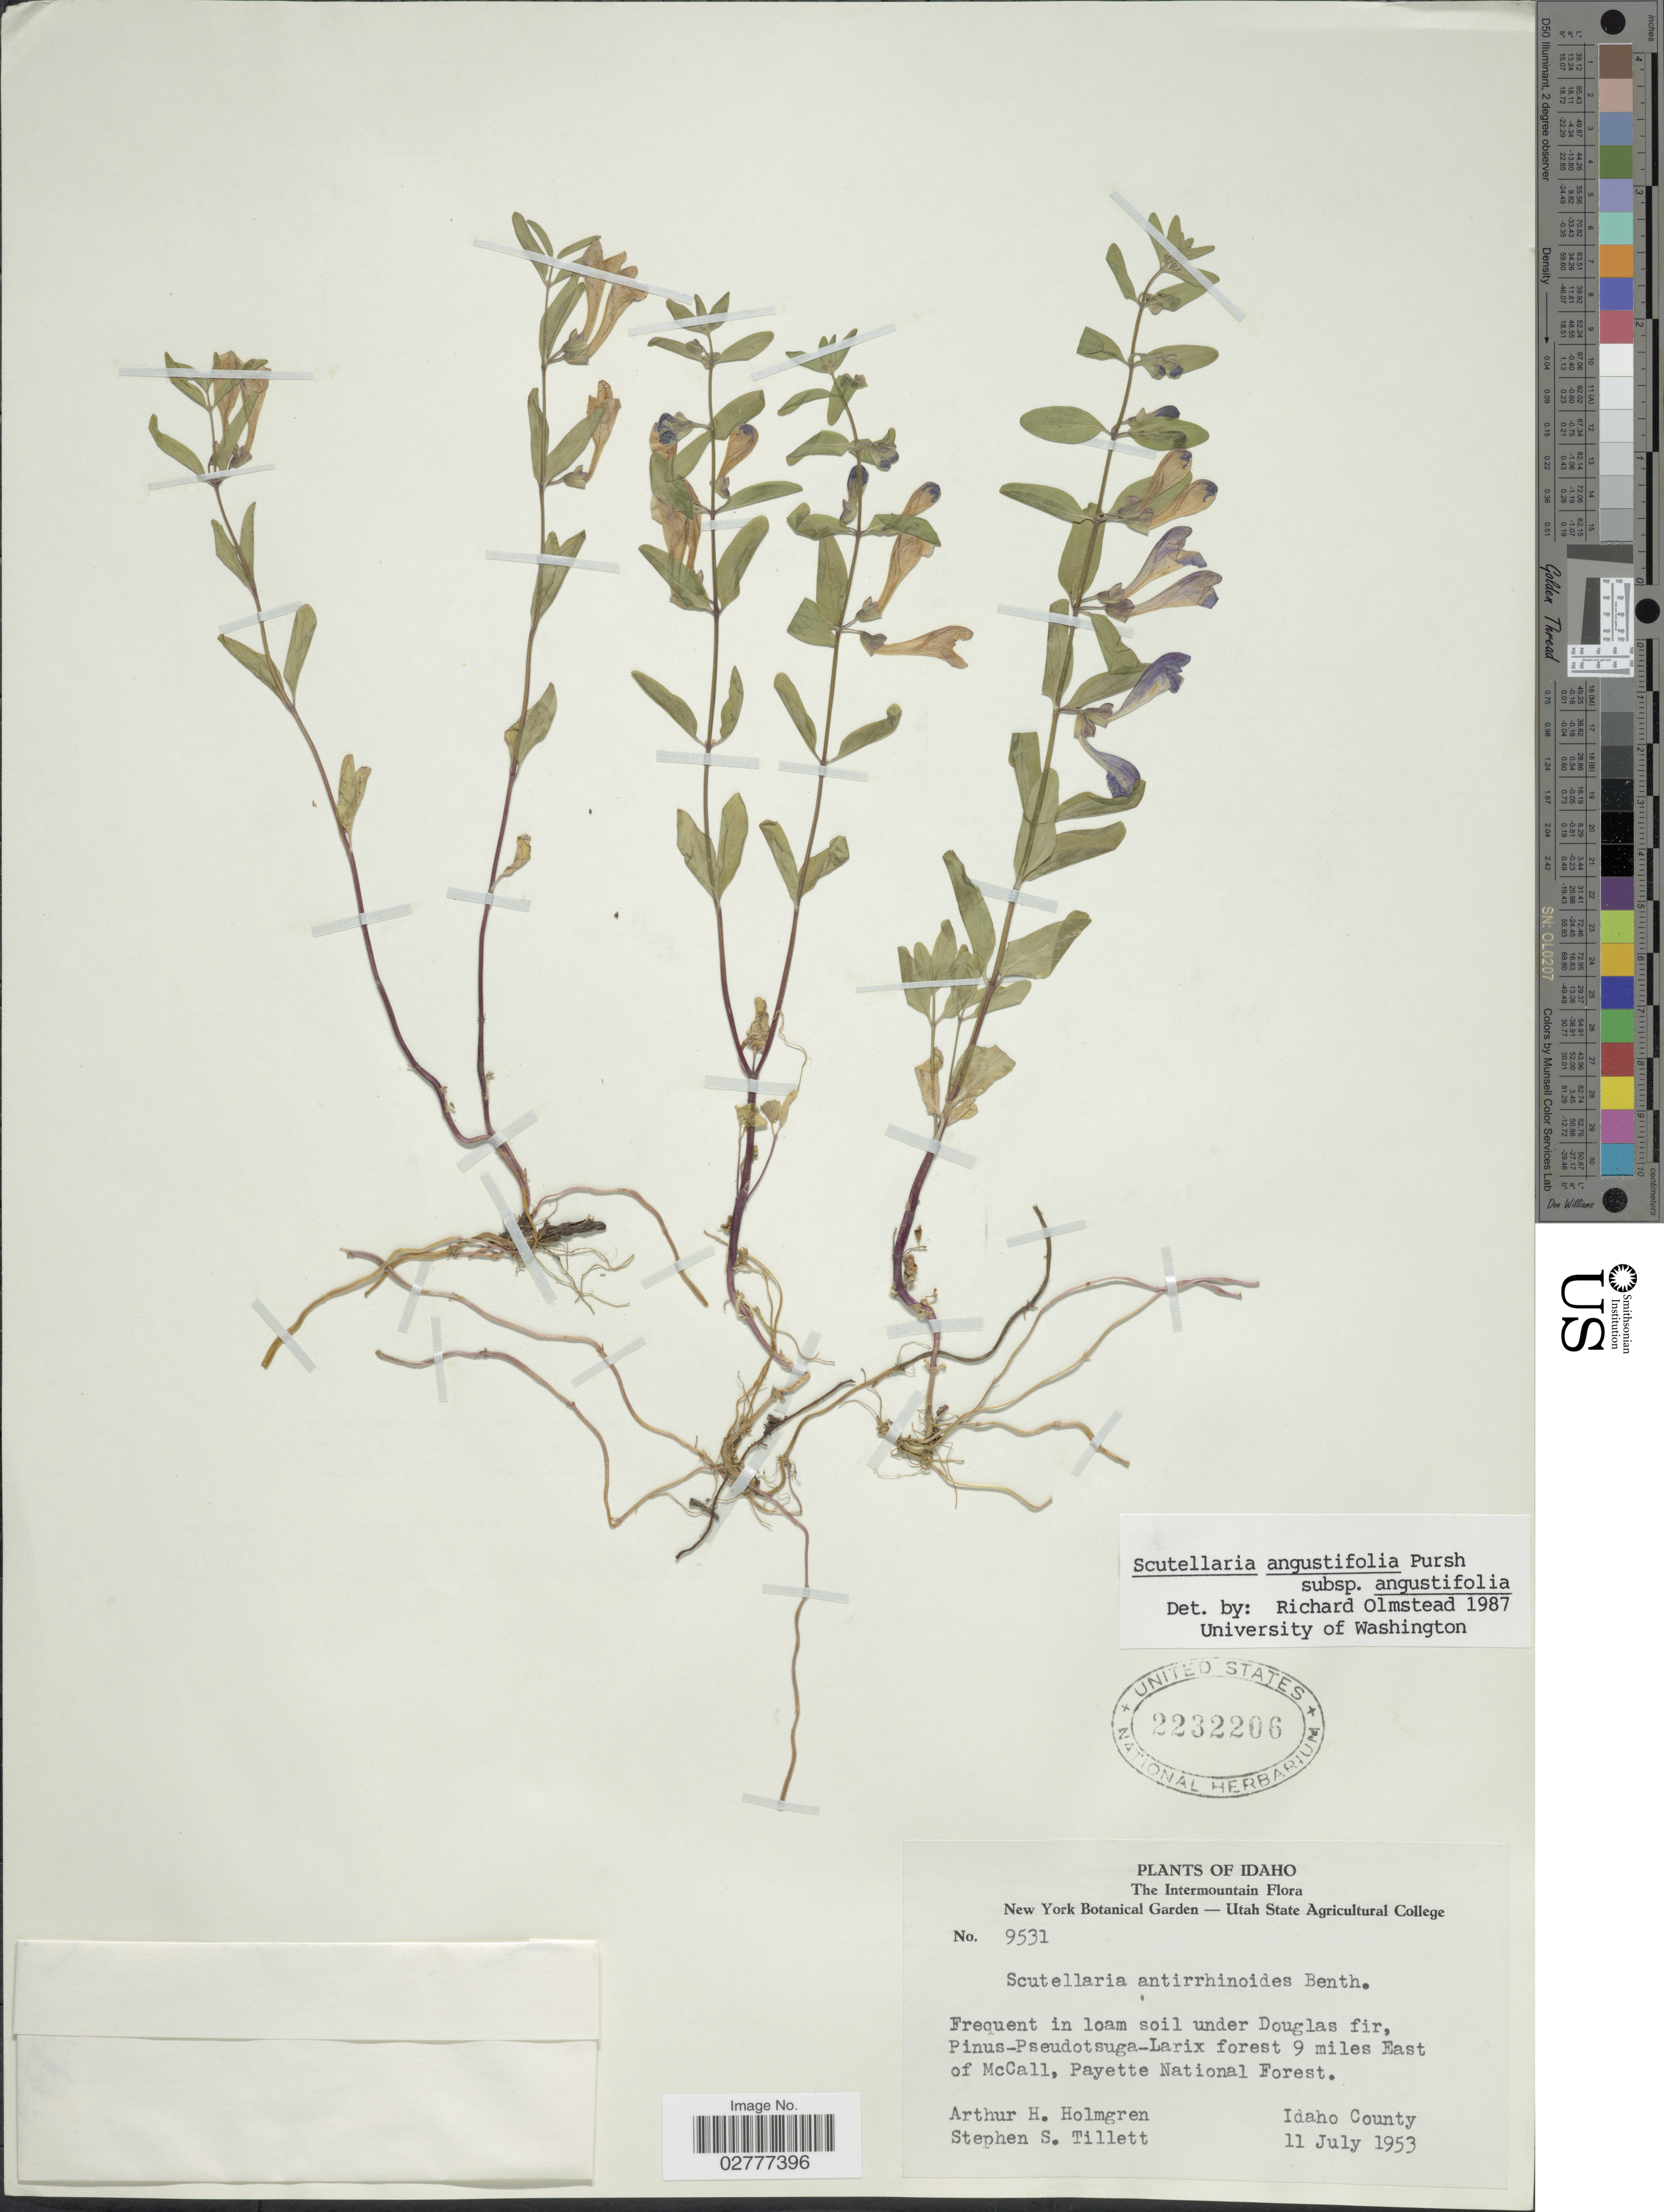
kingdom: Plantae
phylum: Tracheophyta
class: Magnoliopsida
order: Lamiales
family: Lamiaceae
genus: Scutellaria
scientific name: Scutellaria angustifolia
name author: Pursh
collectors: A. H. Holmgren & S. S. Tillett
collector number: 9531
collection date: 1953-07-11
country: United States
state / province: Idaho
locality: The Intermountain. 9 miles East of McCall, Payette National Forest. Idaho County.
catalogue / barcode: US 2232206